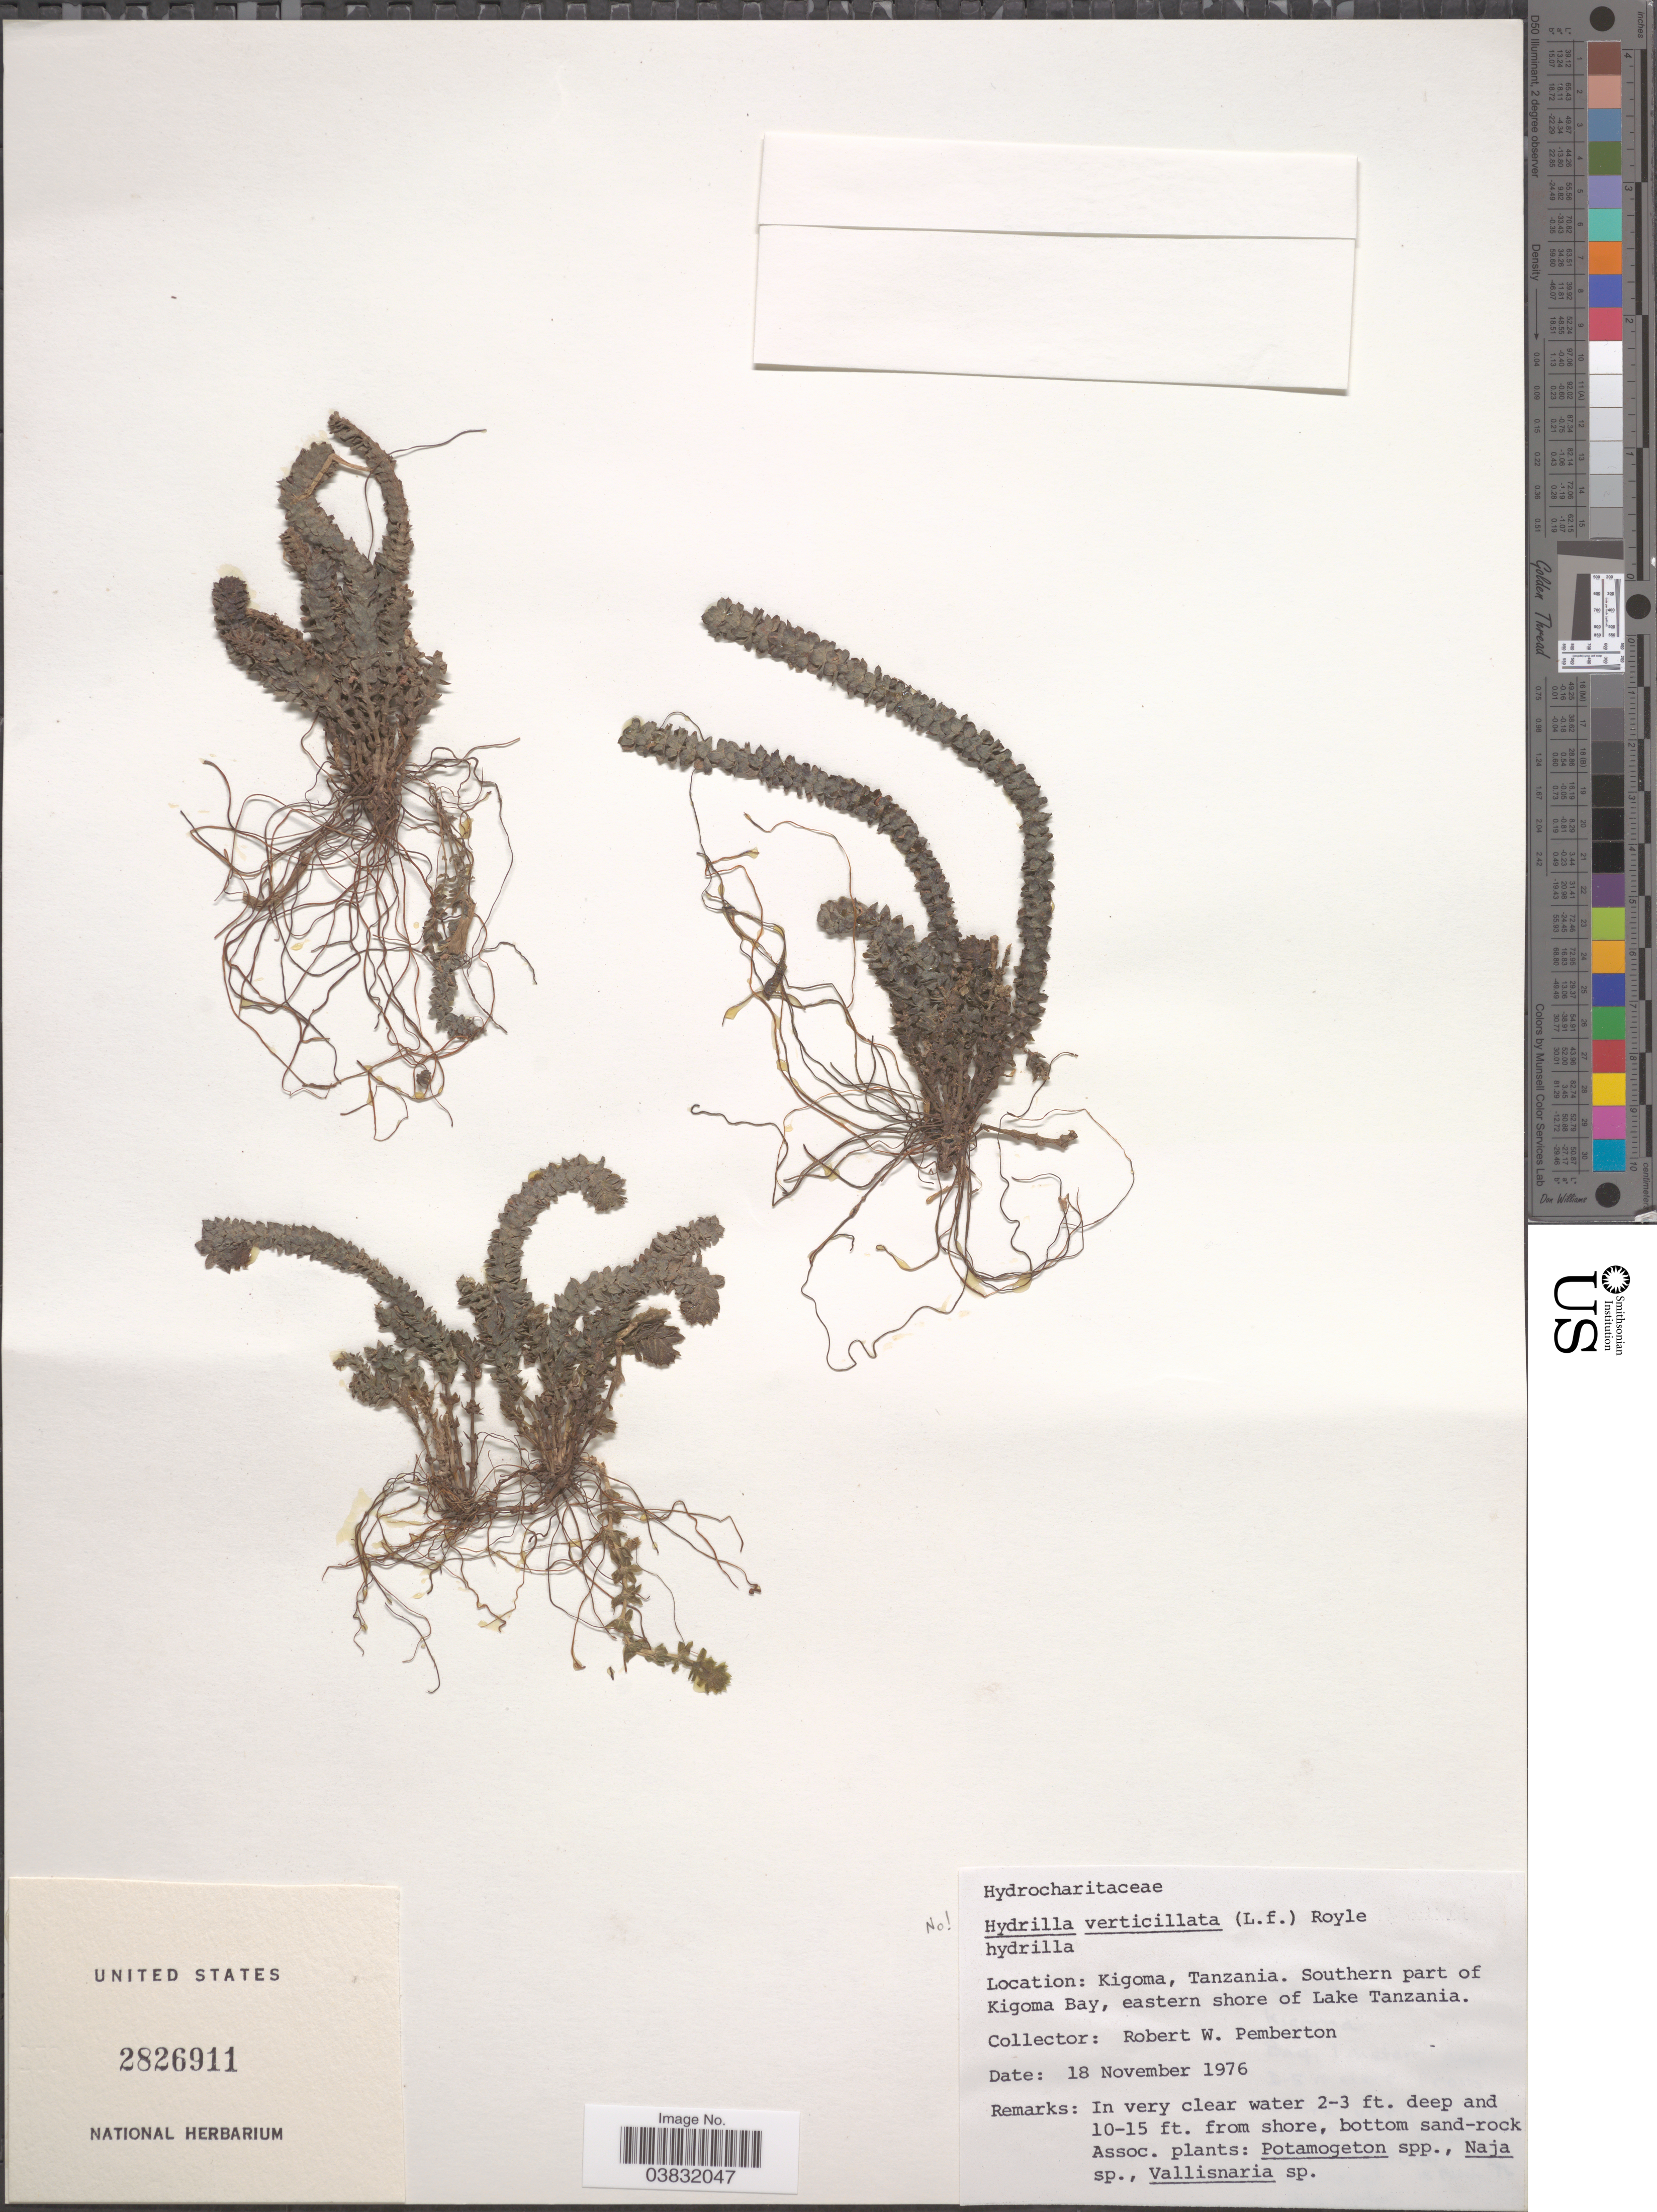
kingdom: Plantae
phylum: Tracheophyta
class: Liliopsida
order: Alismatales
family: Hydrocharitaceae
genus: Hydrilla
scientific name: Hydrilla verticillata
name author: (L. f.) Royle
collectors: R. Pemberton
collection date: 1976-11-18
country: Tanzania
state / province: Kigoma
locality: Kigoma, Tanzania. Southern part of Kigoma Bay, eastern shore of Lake Tanzania.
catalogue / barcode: US 2826911